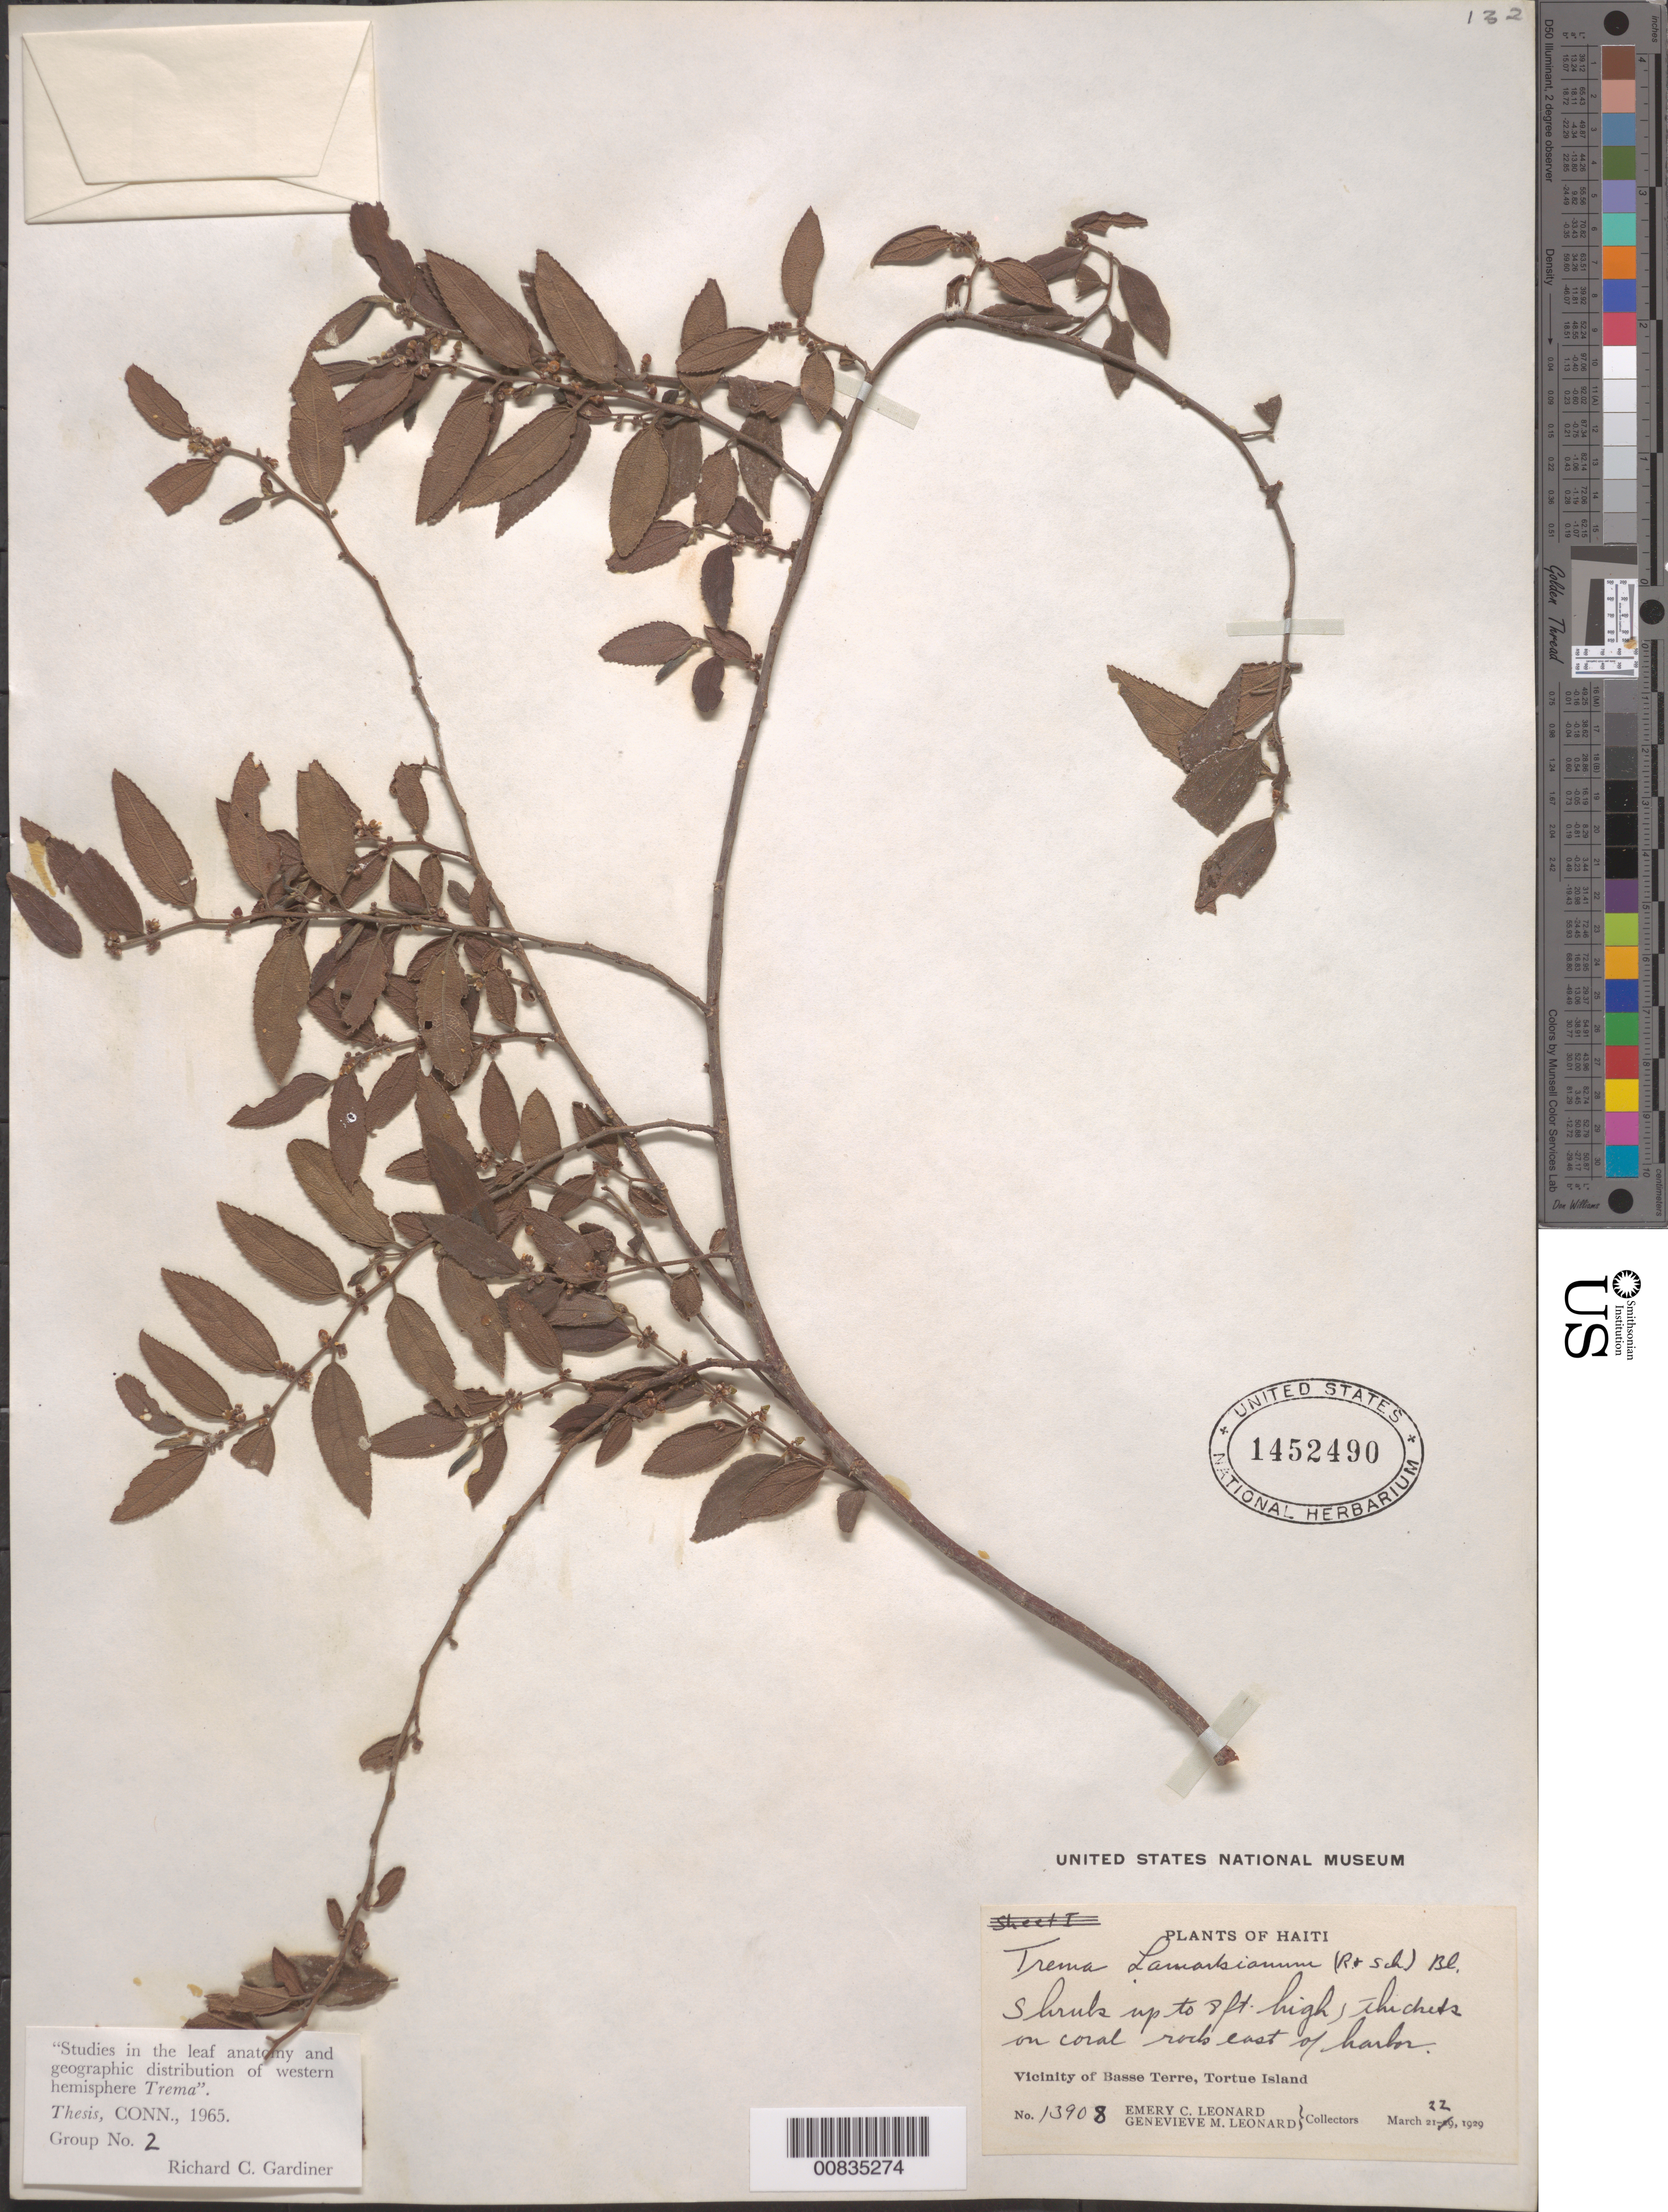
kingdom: Plantae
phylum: Tracheophyta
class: Magnoliopsida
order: Rosales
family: Cannabaceae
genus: Trema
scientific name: Trema lamarckianum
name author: (Schult.) Blume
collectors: E. C. Leonard & G. M. Leonard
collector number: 13908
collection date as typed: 22 Mar 1929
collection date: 1929-03-22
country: Haiti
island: Île de Tortue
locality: Vicinity of Basse Terre; thickets on coral rocks east of harbor.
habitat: Thickets on coral rocks.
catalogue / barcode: US 1452490